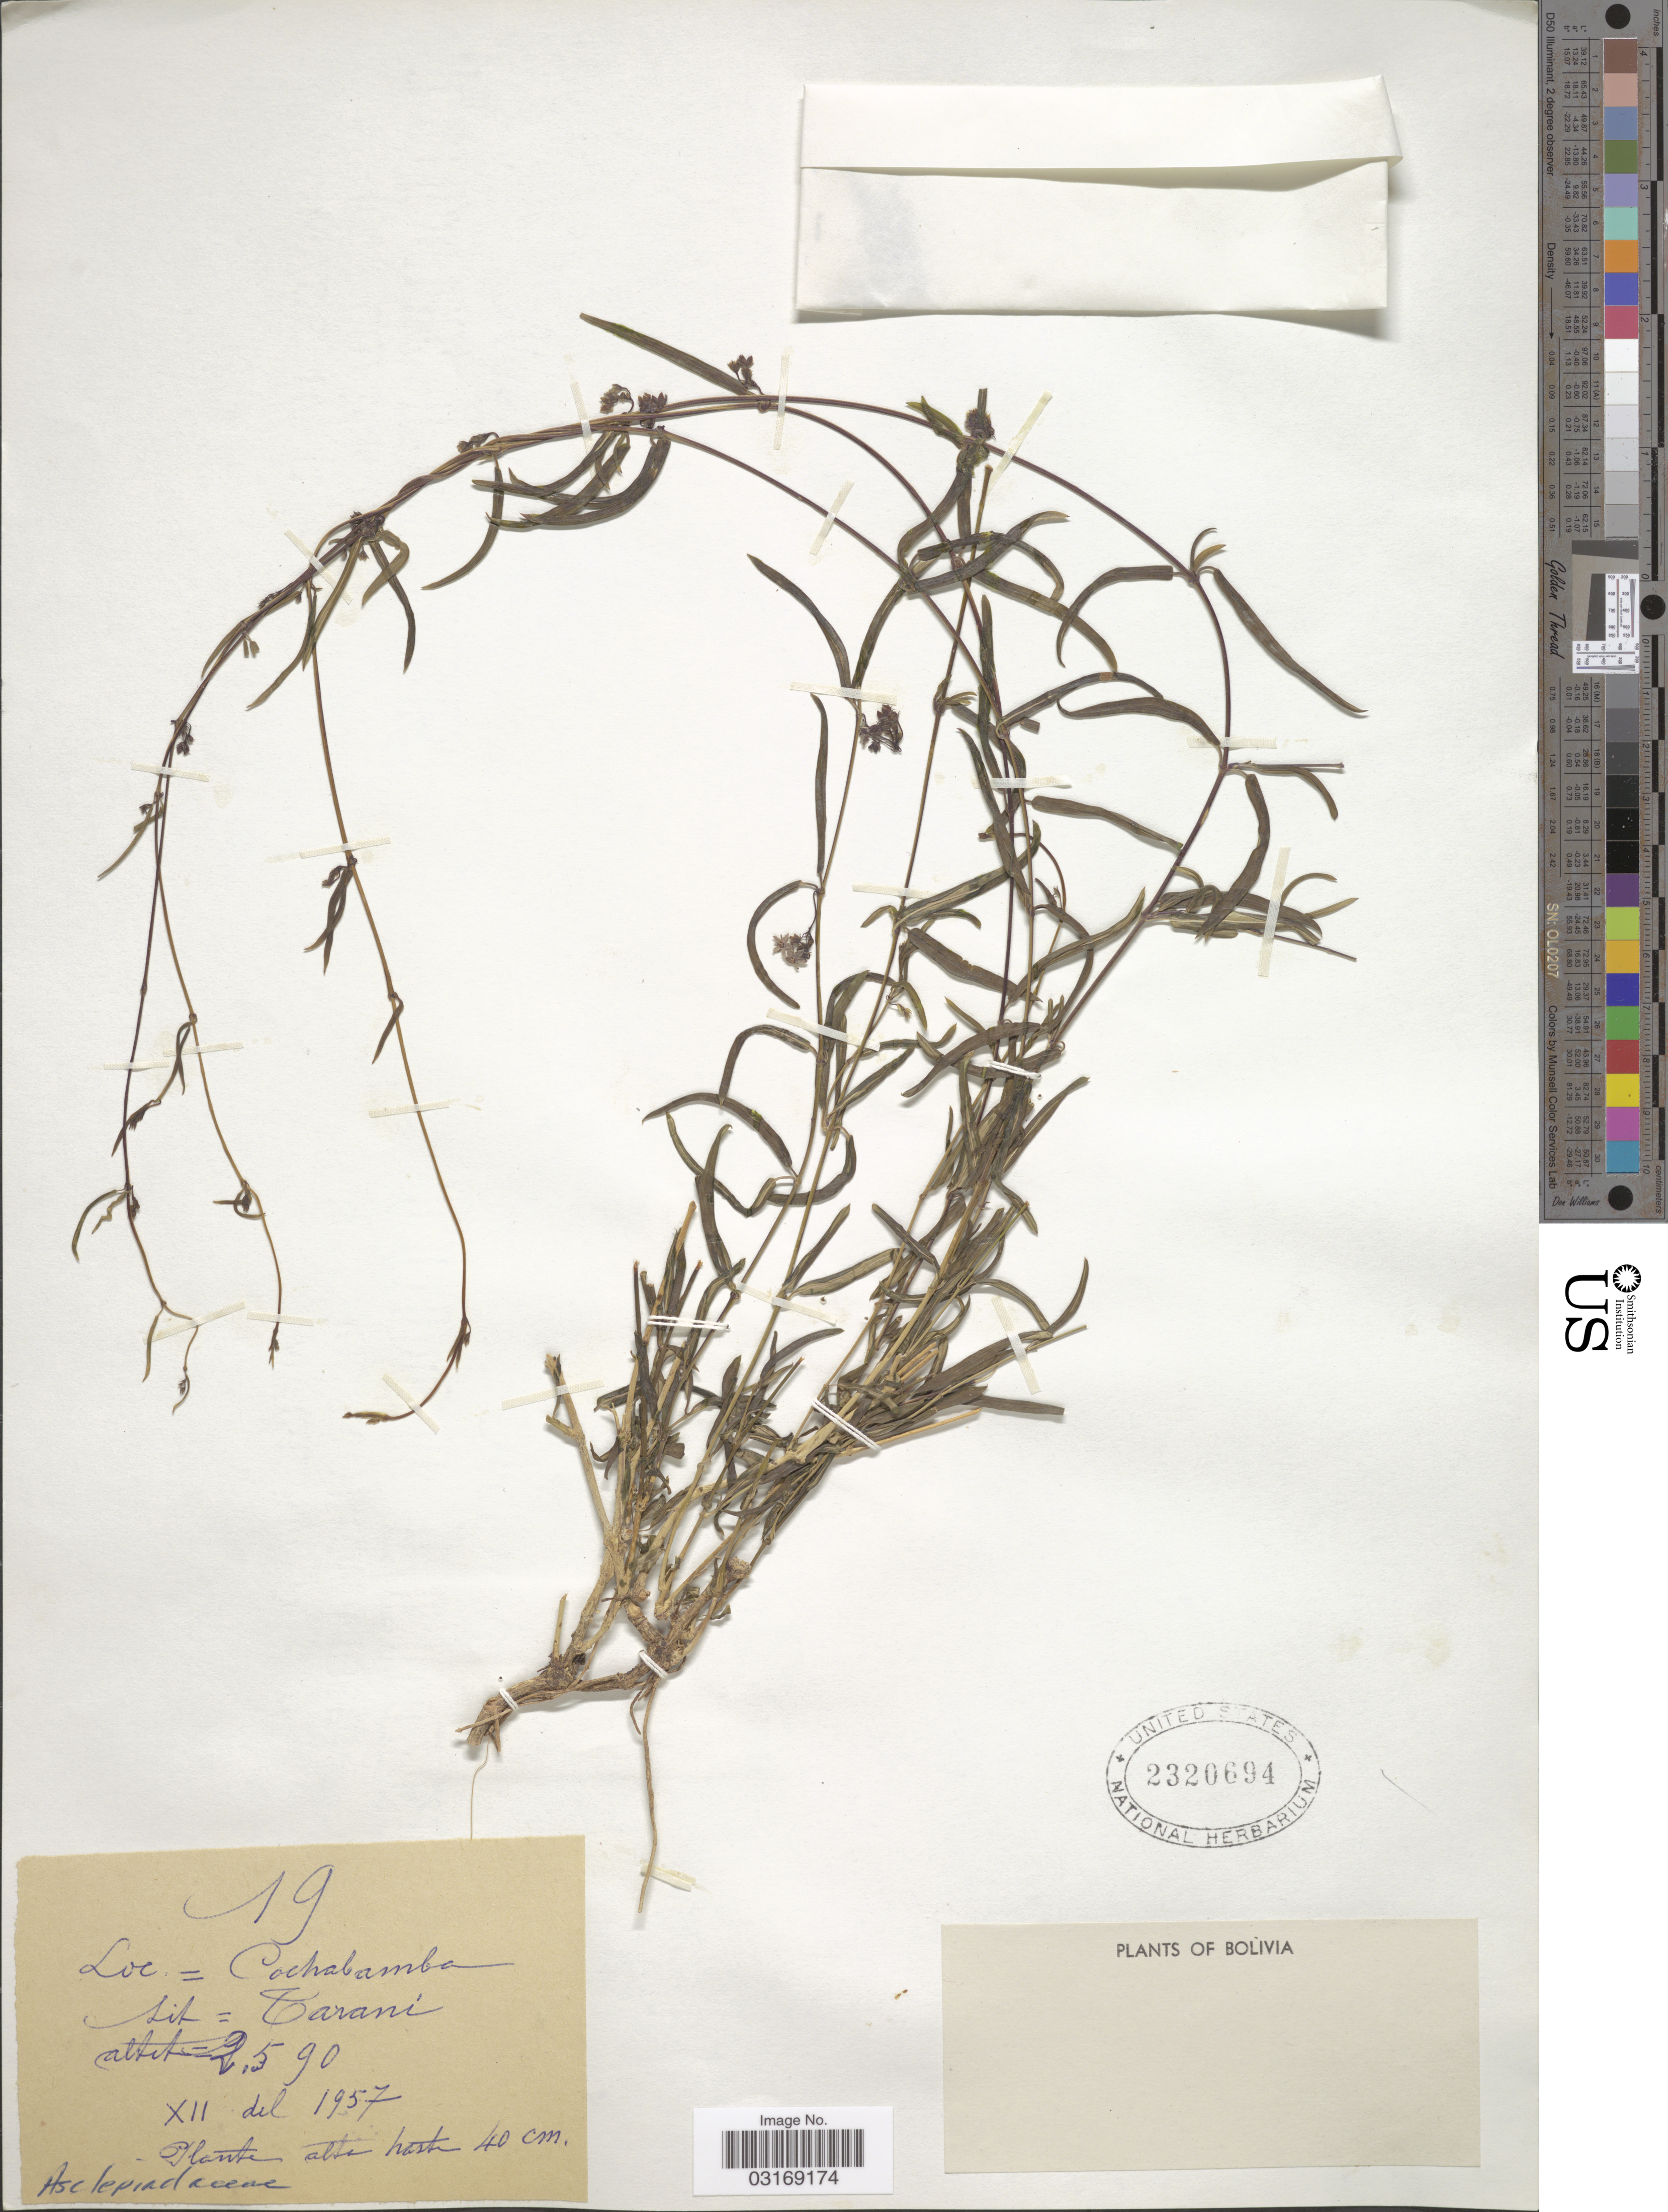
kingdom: Plantae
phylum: Tracheophyta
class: Magnoliopsida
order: Gentianales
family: Apocynaceae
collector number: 19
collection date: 1957-12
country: Bolivia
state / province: Cochabamba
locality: Sit = Carani.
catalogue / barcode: US 2320694